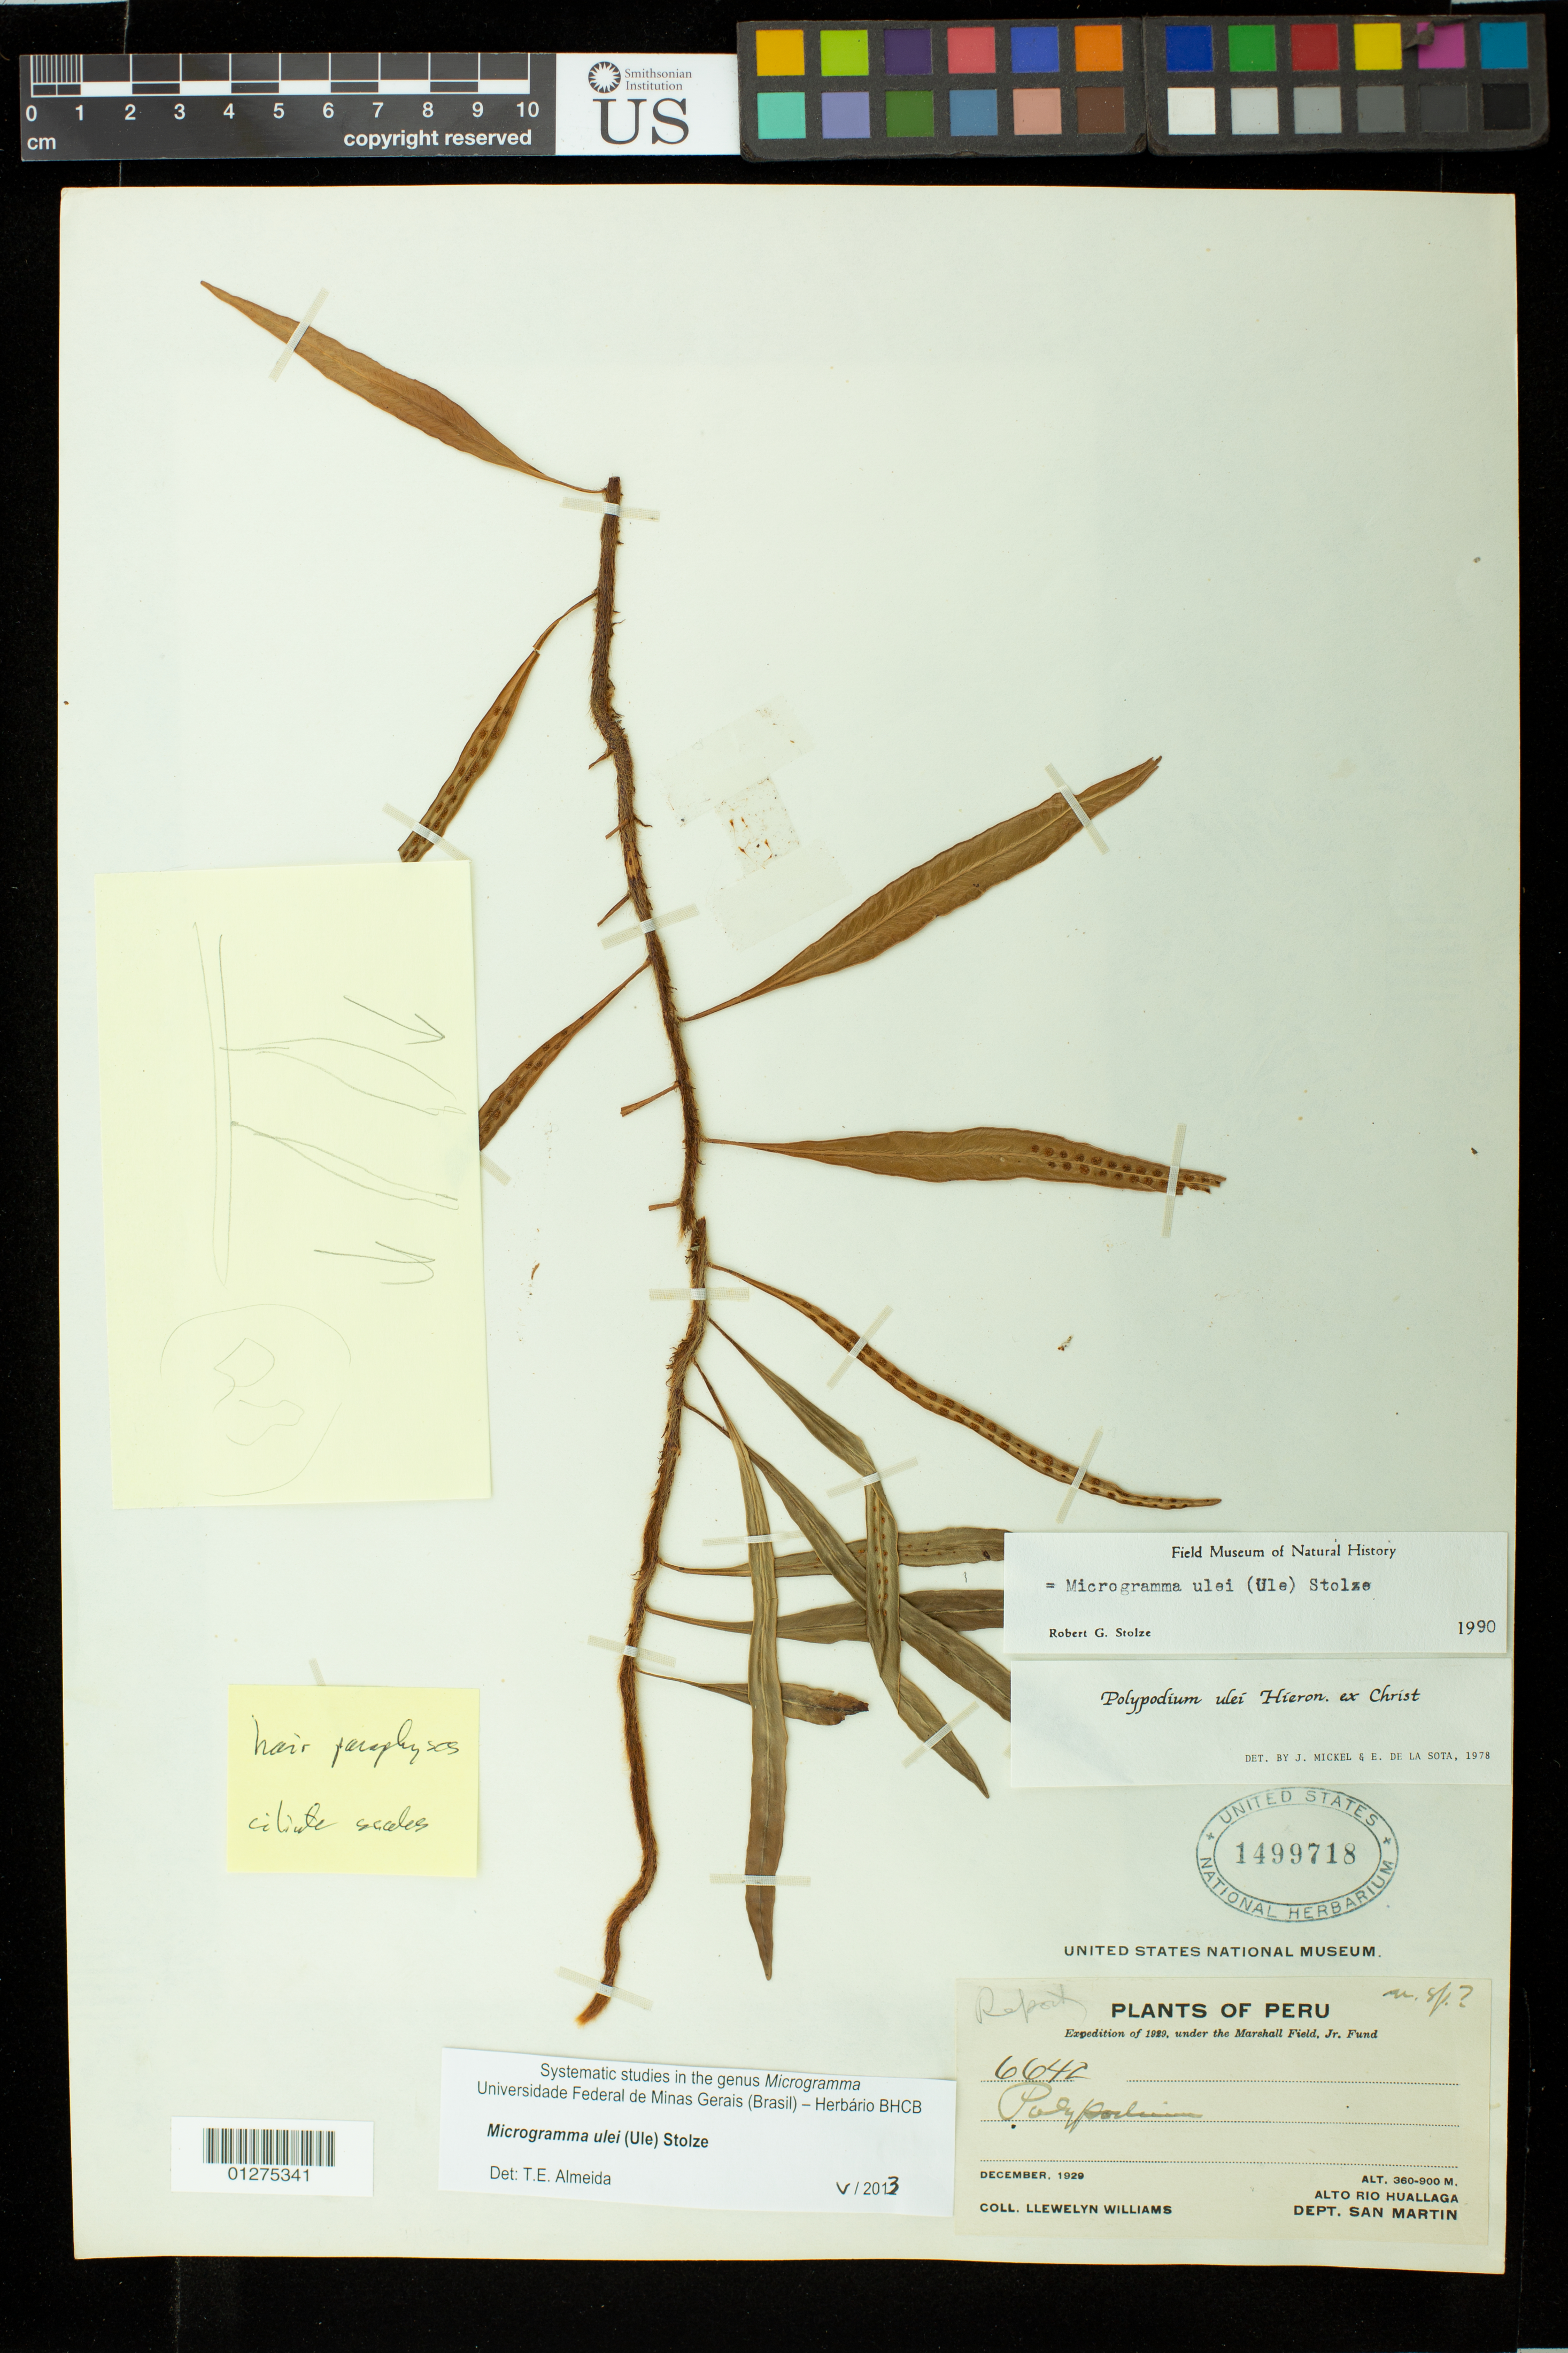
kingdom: Plantae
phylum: Tracheophyta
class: Polypodiopsida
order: Polypodiales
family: Polypodiaceae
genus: Microgramma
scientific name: Microgramma ulei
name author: (Hieron.) Stolze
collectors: Ll. Williams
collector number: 6642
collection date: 1929-12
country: Peru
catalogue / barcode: US 1499718